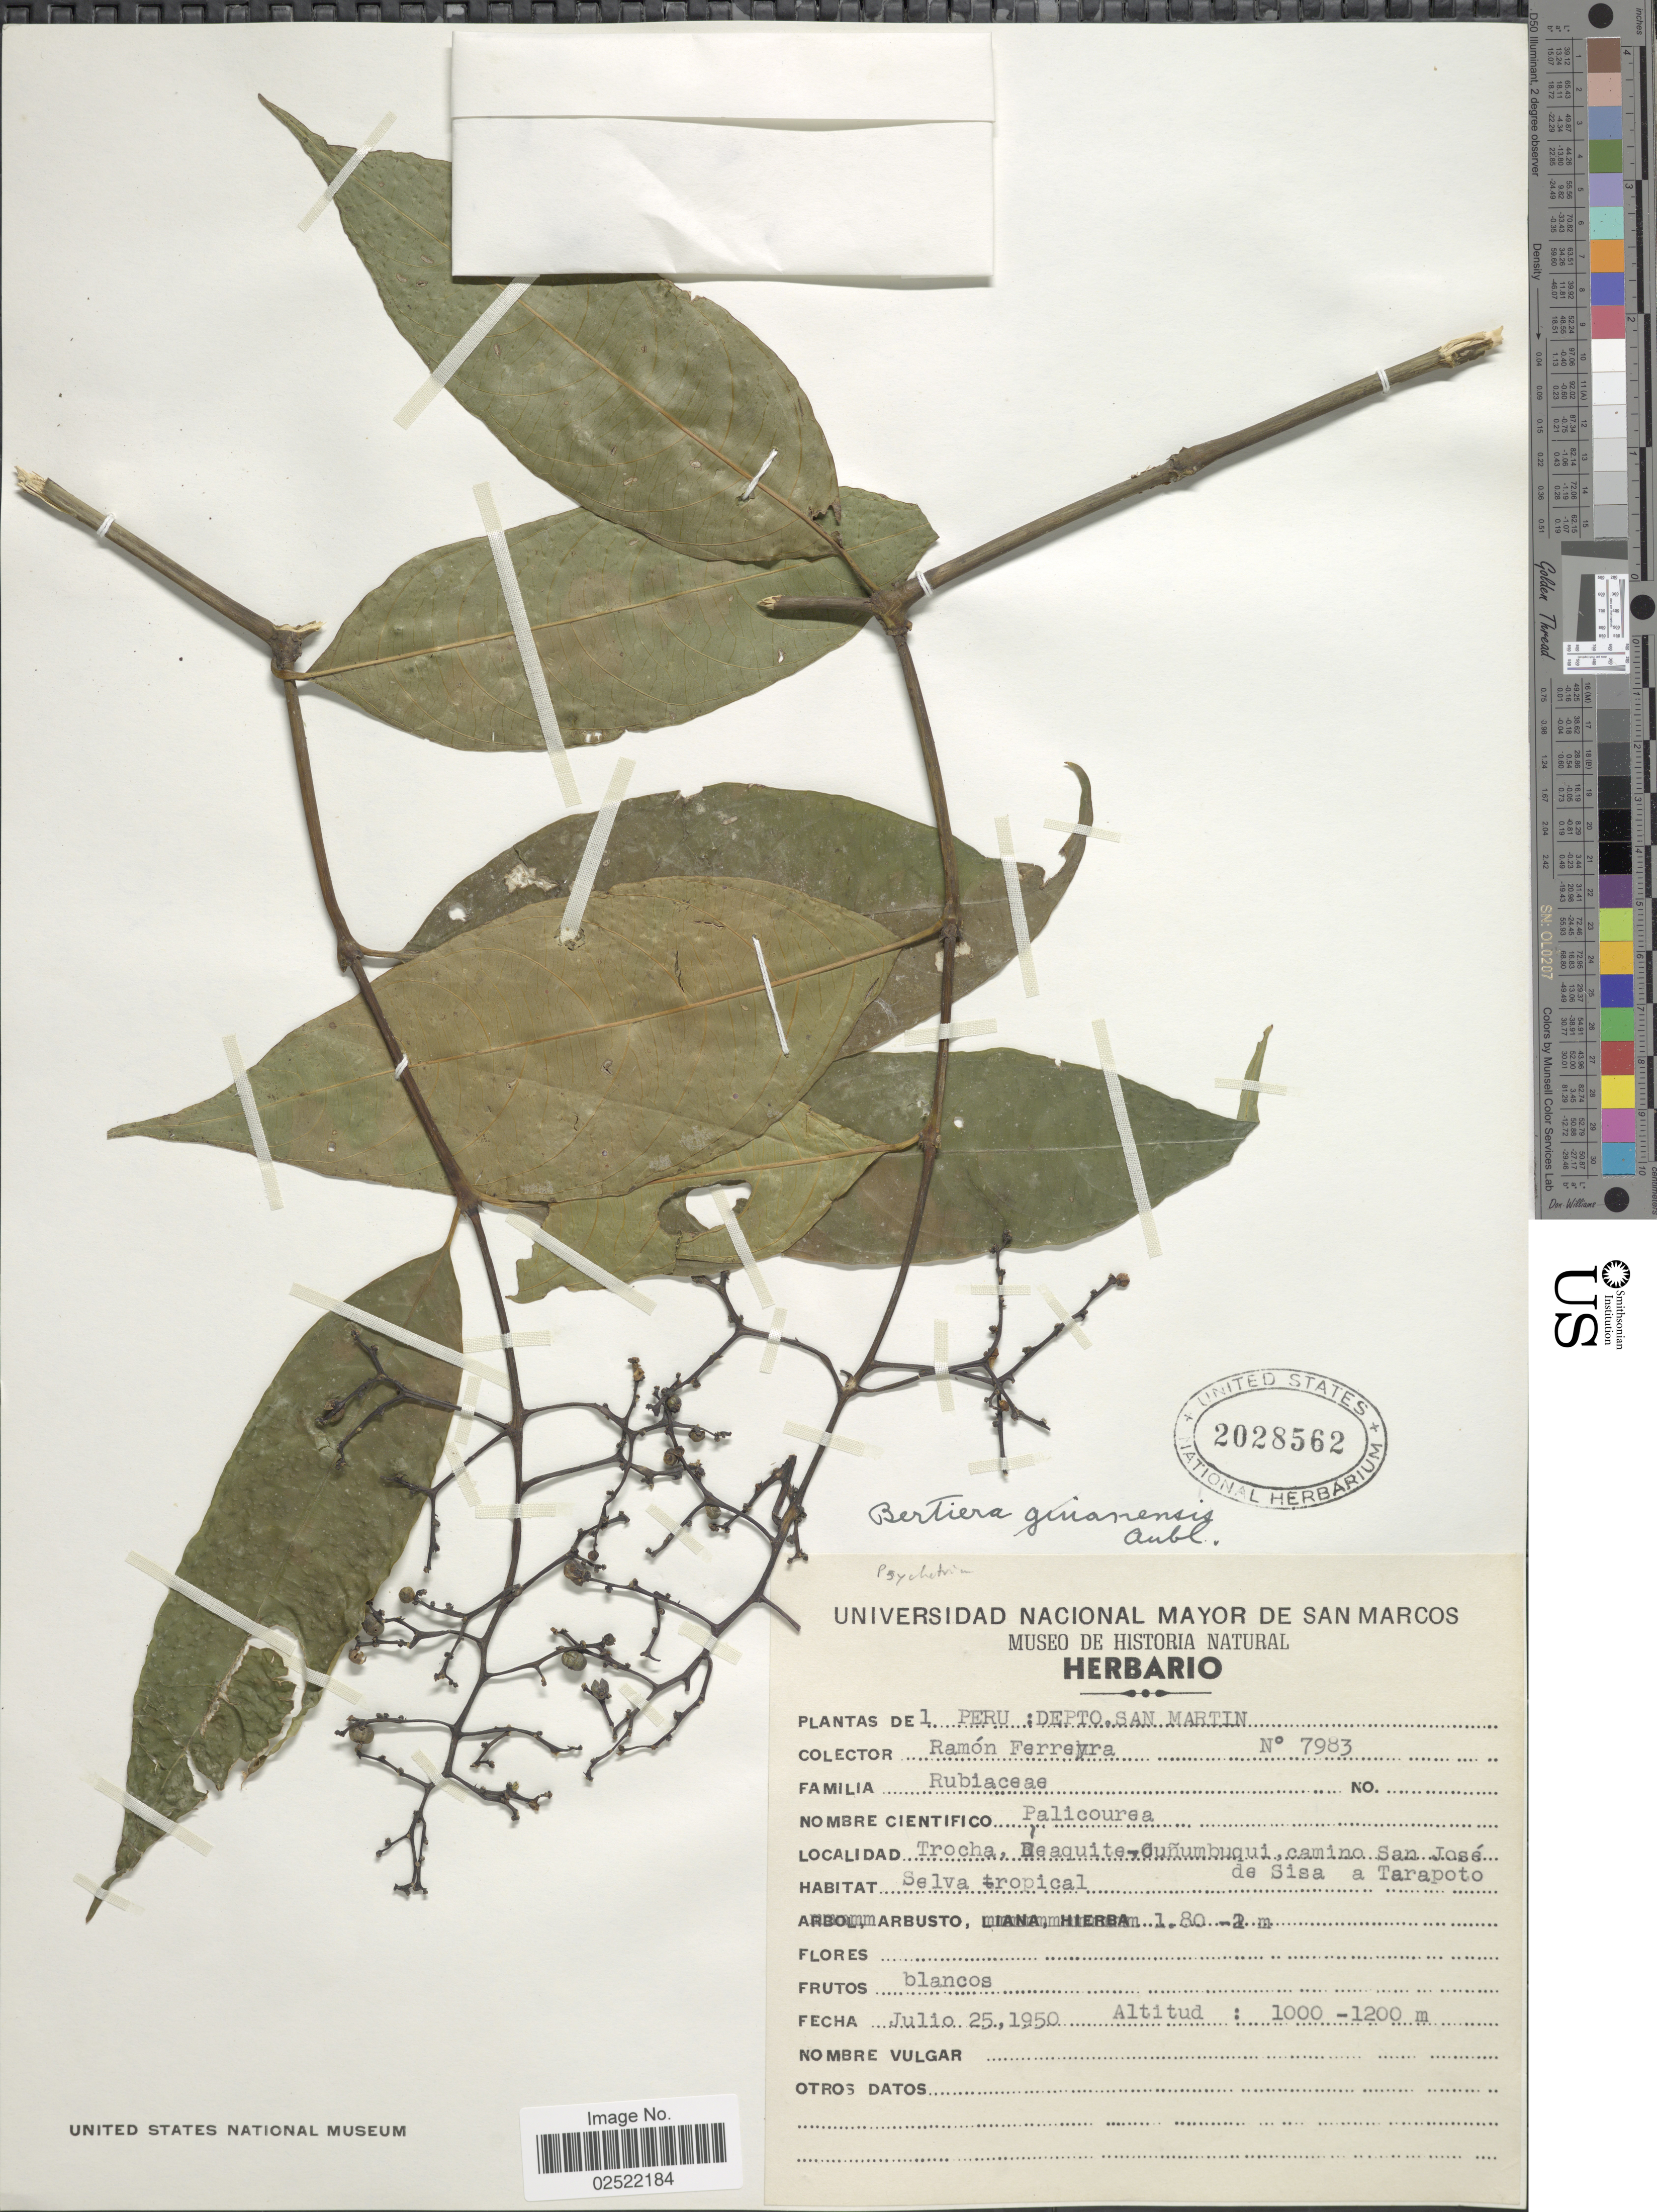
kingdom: Plantae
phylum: Tracheophyta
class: Magnoliopsida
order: Gentianales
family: Rubiaceae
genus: Psychotria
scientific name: Psychotria sp.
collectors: R. A. Ferreyra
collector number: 7983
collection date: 1950-07-25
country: Peru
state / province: San Martín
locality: Trocha, Deaquite - Cuñumbuqui, camino San José de Sisa a Tarapoto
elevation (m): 1000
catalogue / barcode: US 2028562